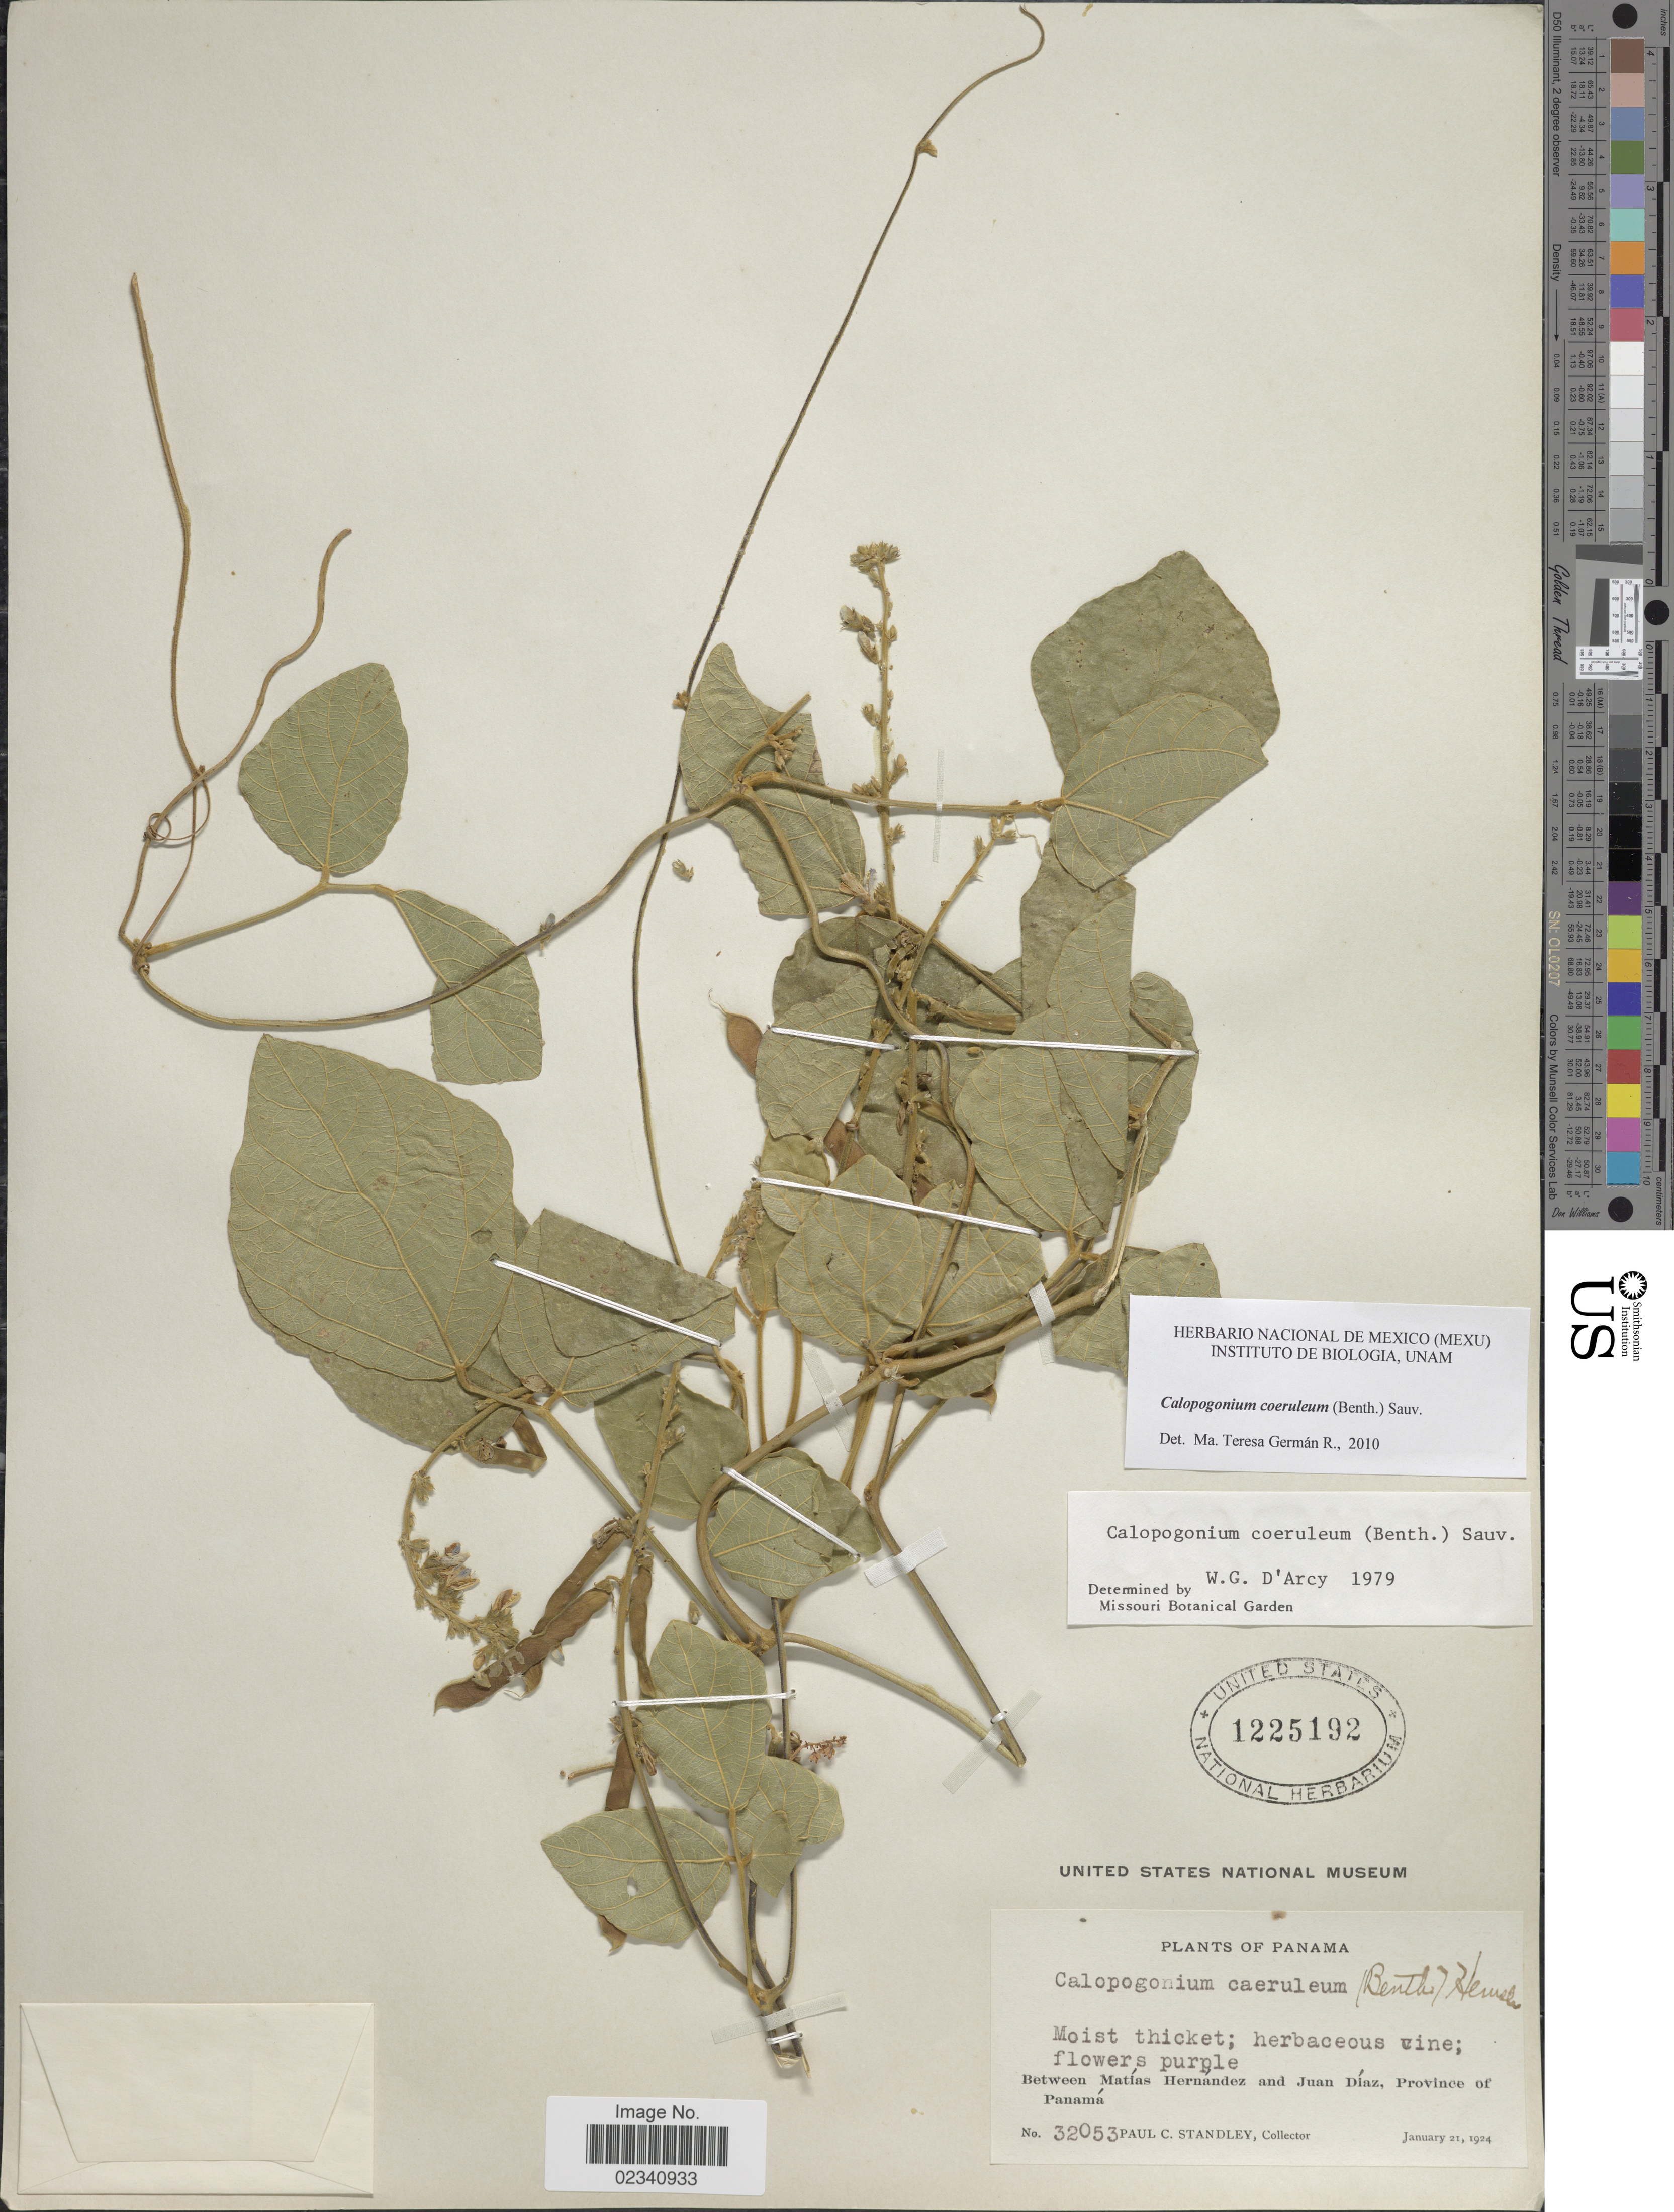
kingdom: Plantae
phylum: Tracheophyta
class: Magnoliopsida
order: Fabales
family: Fabaceae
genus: Calopogonium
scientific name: Calopogonium caeruleum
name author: (Benth.) C. Wright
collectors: P. C. Standley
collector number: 32053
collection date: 1924-01-21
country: Panama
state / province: Panamá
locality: Between Matias Hernandez and Juan Diaz, Province of Panama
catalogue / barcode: US 1225192